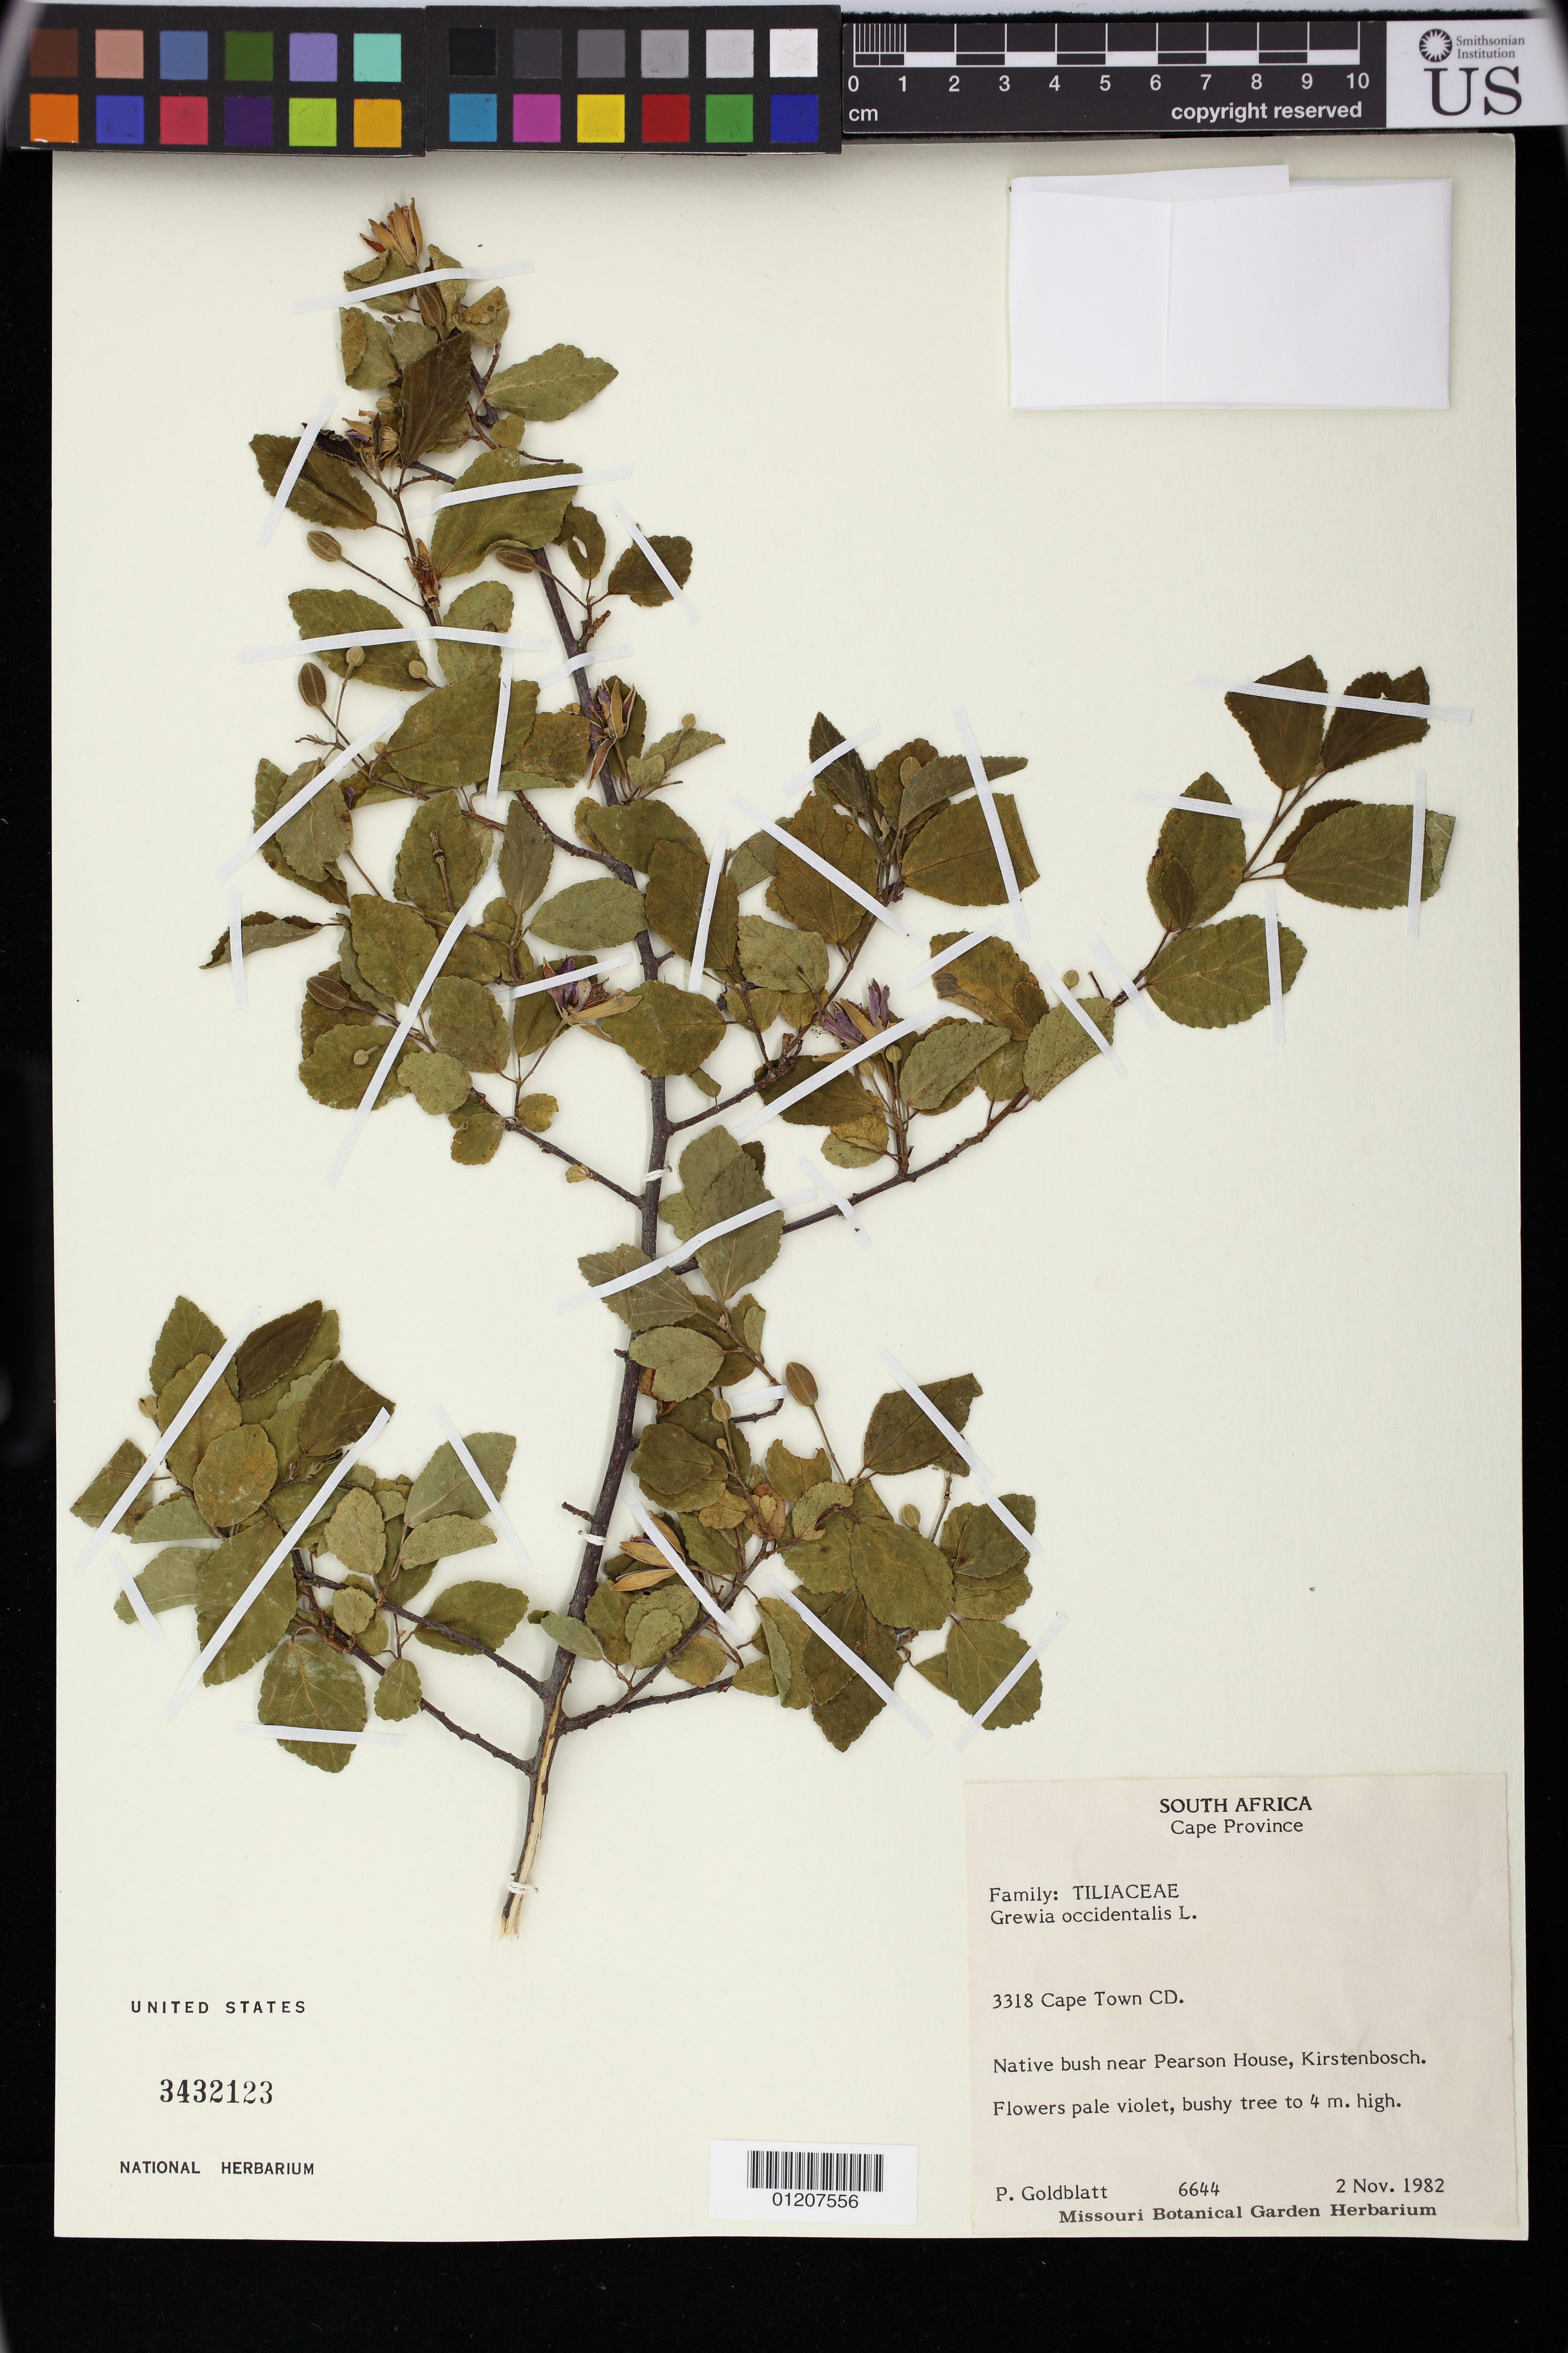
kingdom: Plantae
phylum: Tracheophyta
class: Magnoliopsida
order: Malvales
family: Malvaceae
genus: Grewia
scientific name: Grewia occidentalis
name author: L.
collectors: P. Goldblatt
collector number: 6644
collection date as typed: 11 Feb 1982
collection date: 1982-02-11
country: South Africa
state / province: Western Cape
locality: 3318 Cape Town CD. Native bush near Pearson House, Kirstenbosch.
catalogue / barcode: US 3432123